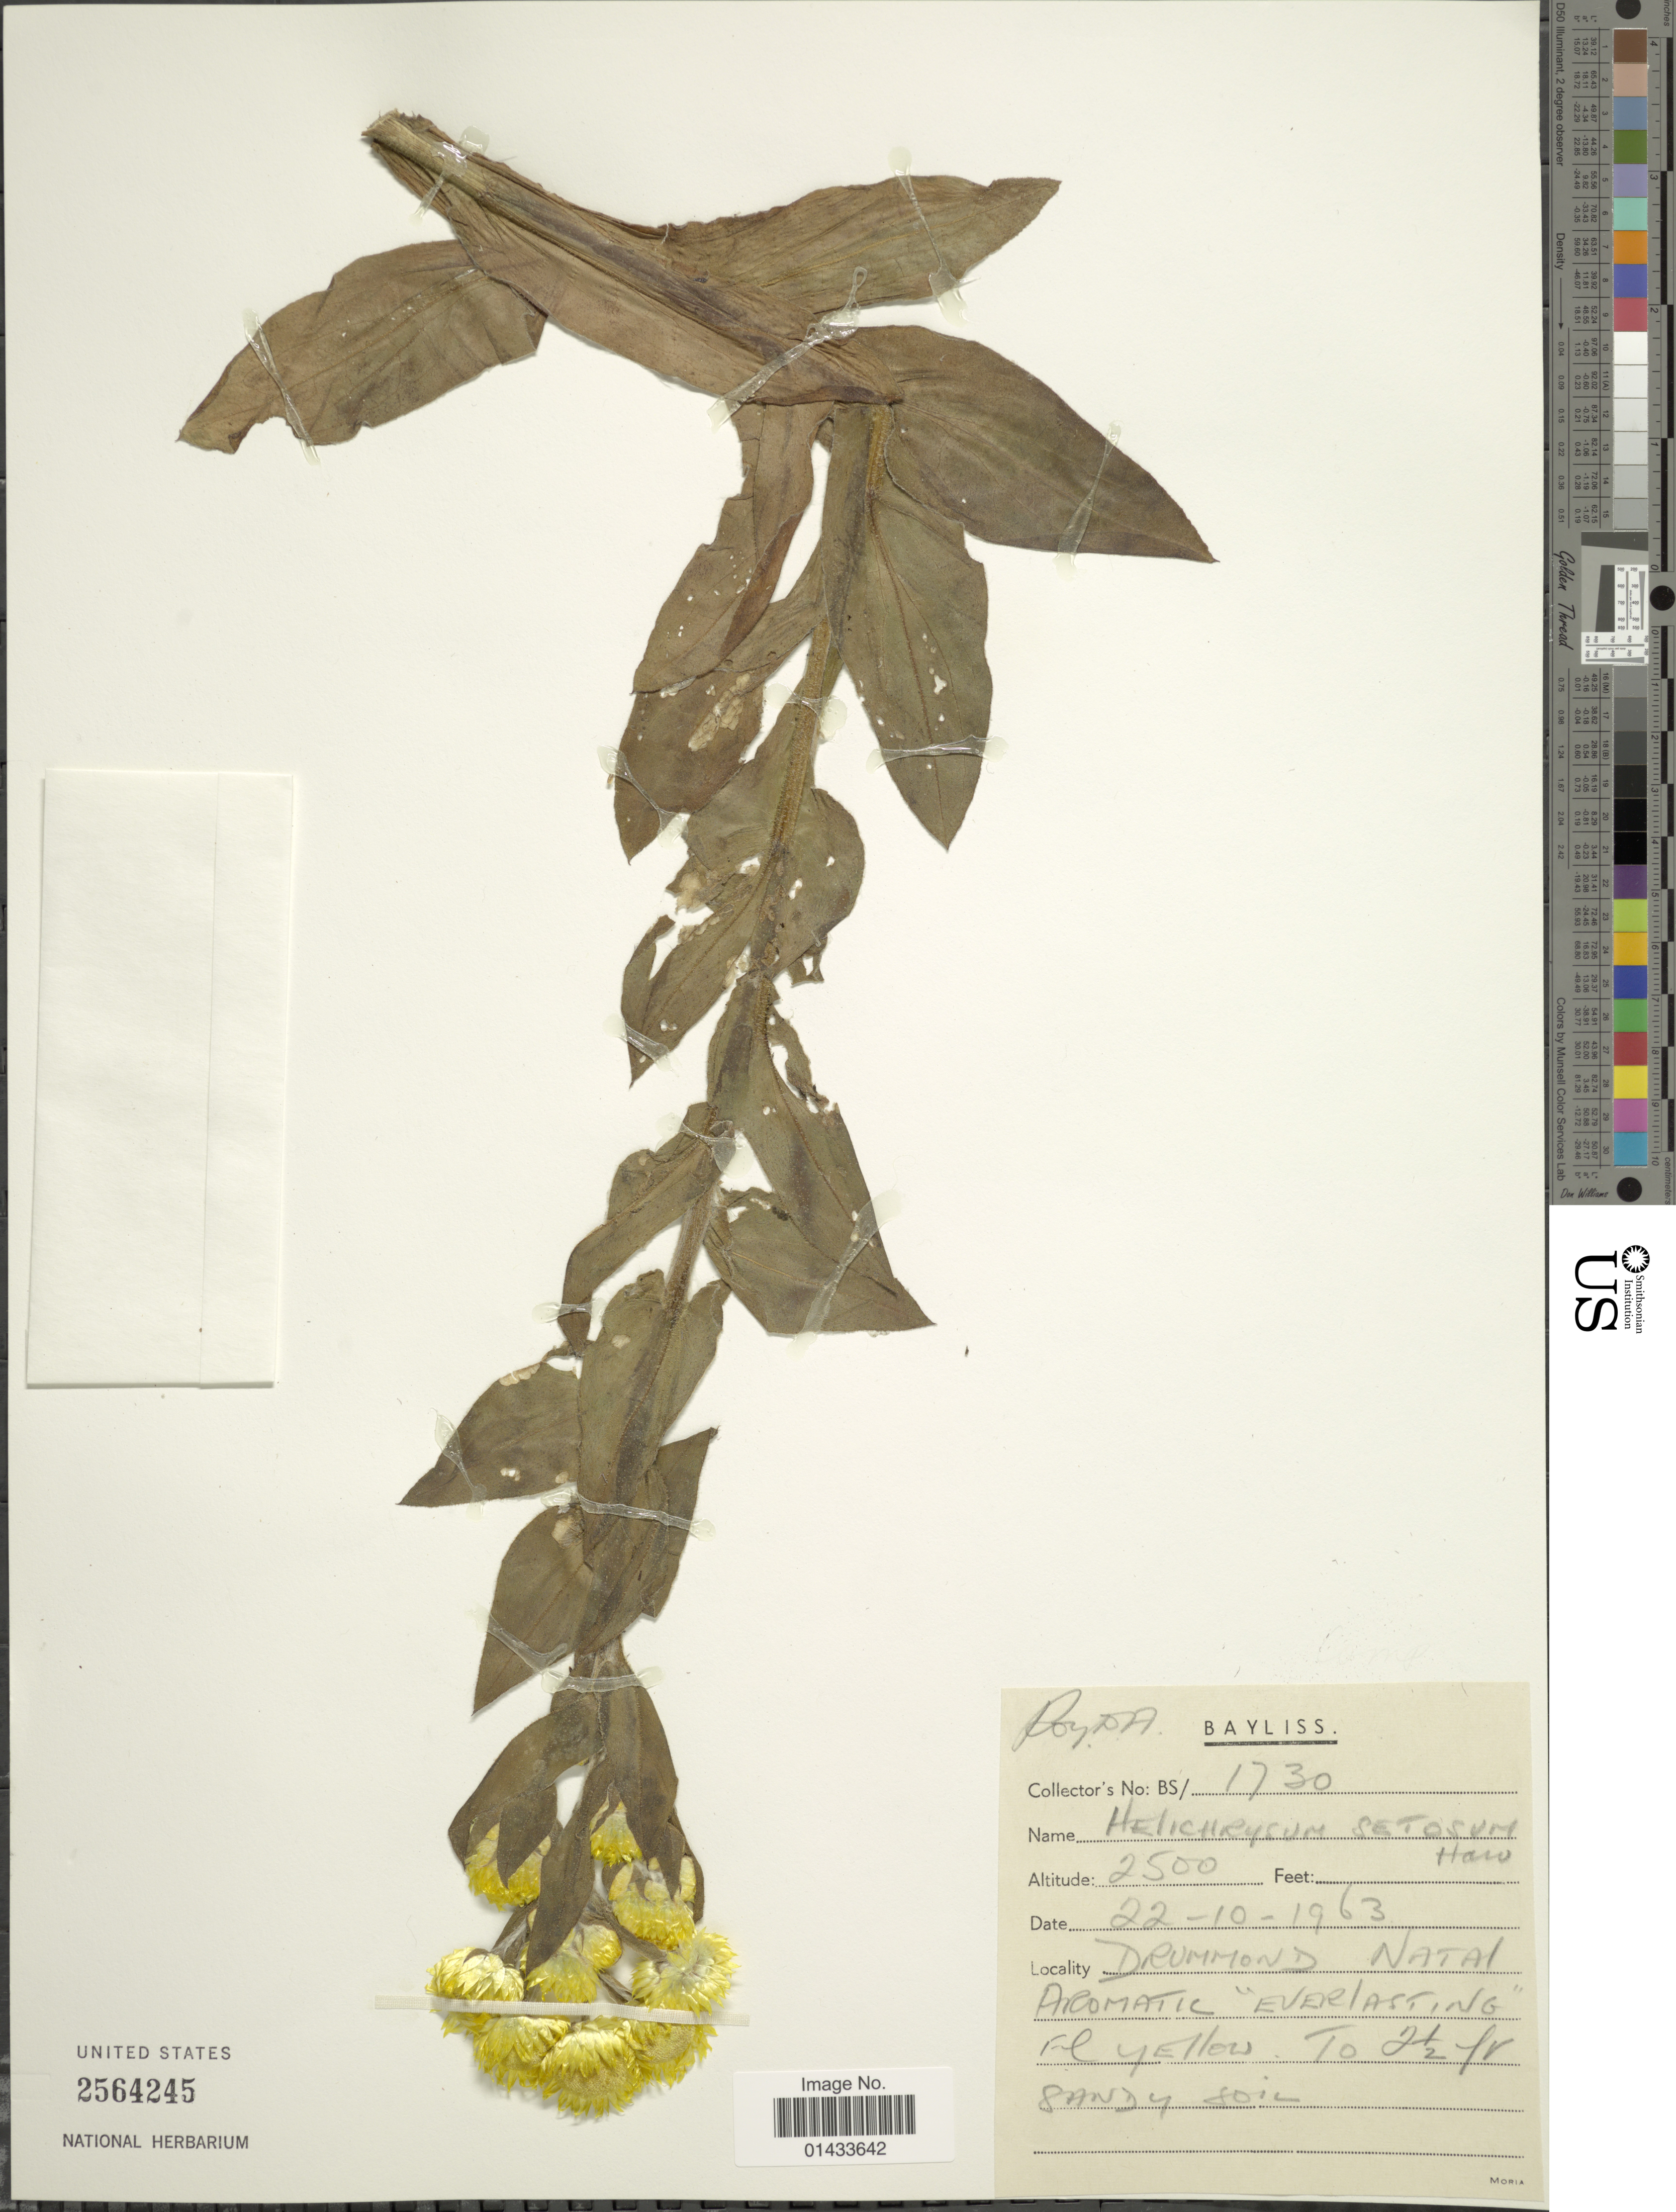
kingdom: Plantae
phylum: Tracheophyta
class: Magnoliopsida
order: Asterales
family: Asteraceae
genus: Helichrysum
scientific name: Helichrysum setosum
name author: Harv.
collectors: R. Bayliss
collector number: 1730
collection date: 1963-10-22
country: South Africa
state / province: KwaZulu-Natal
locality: Drummonf Natal, Aromatic Everlasting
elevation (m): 762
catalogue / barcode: US 2564245